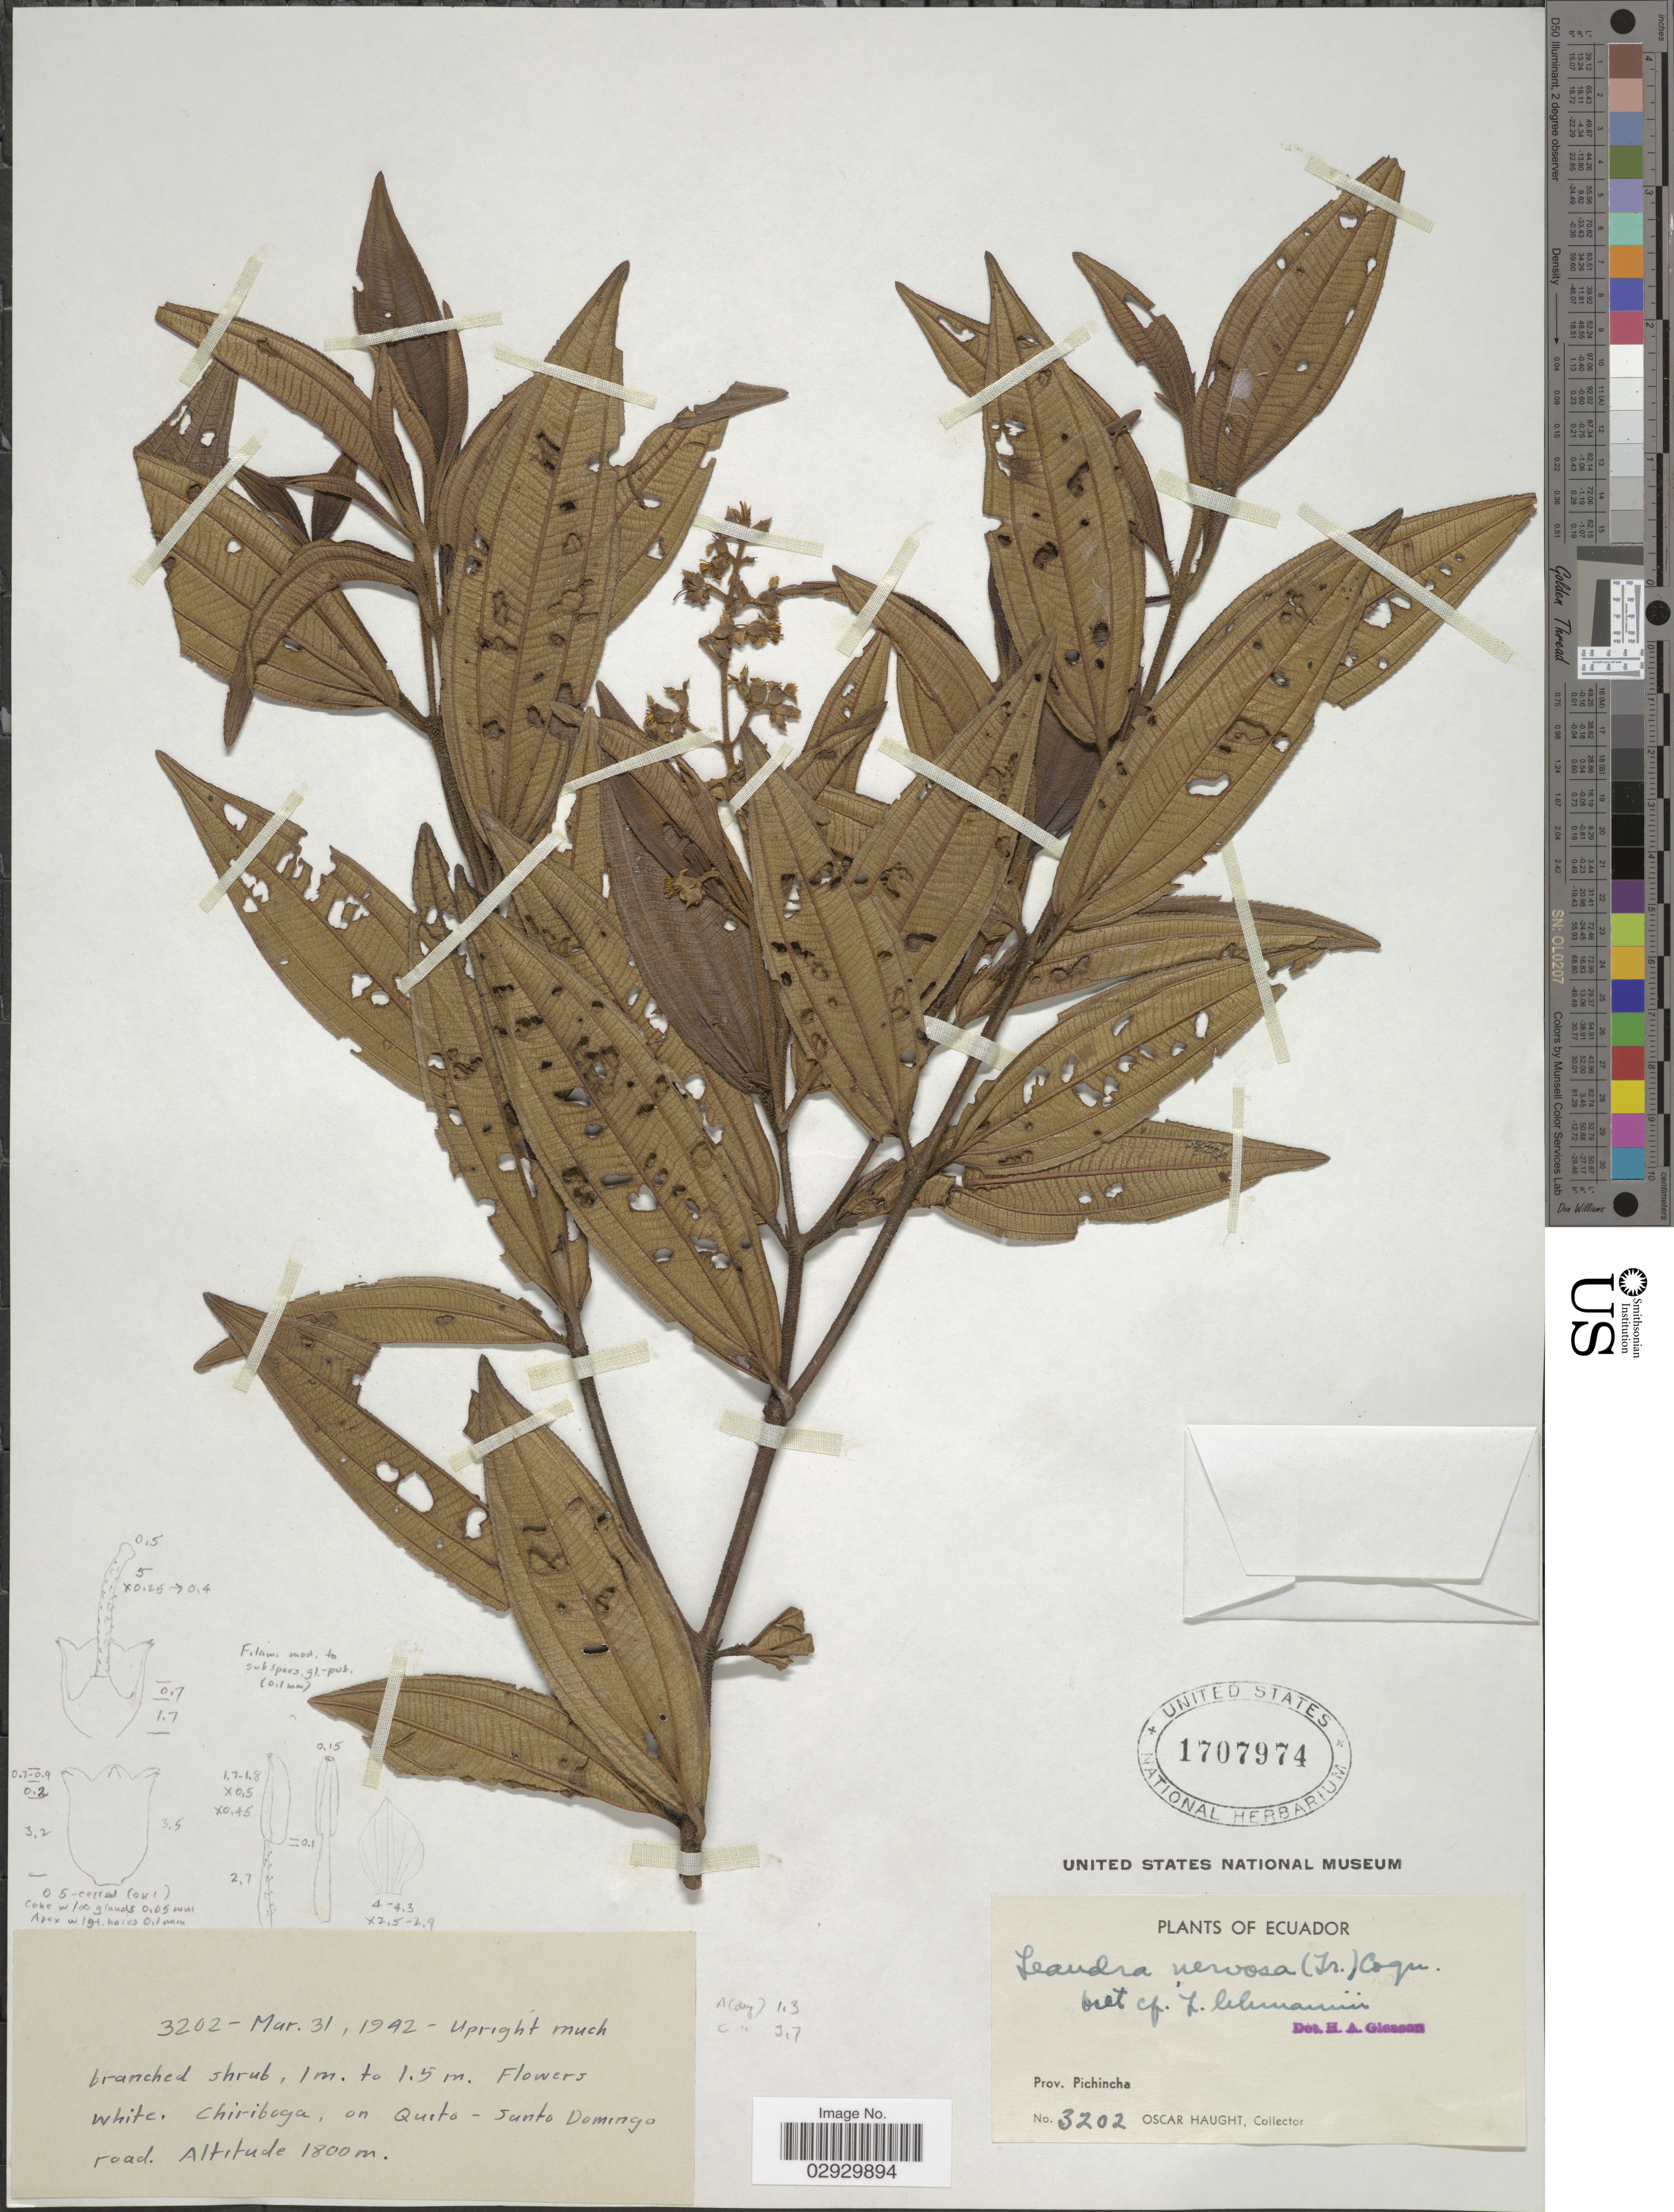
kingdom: Plantae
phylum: Tracheophyta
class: Magnoliopsida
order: Myrtales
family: Melastomataceae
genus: Leandra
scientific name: Leandra nervosa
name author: (Naudin) Cogn.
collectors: O. L. Haught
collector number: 3202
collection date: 1942-03-31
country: Ecuador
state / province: Pichincha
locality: Chiriboga, on Quito - Santo Domingo road.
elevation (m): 1800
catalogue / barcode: US 1707974